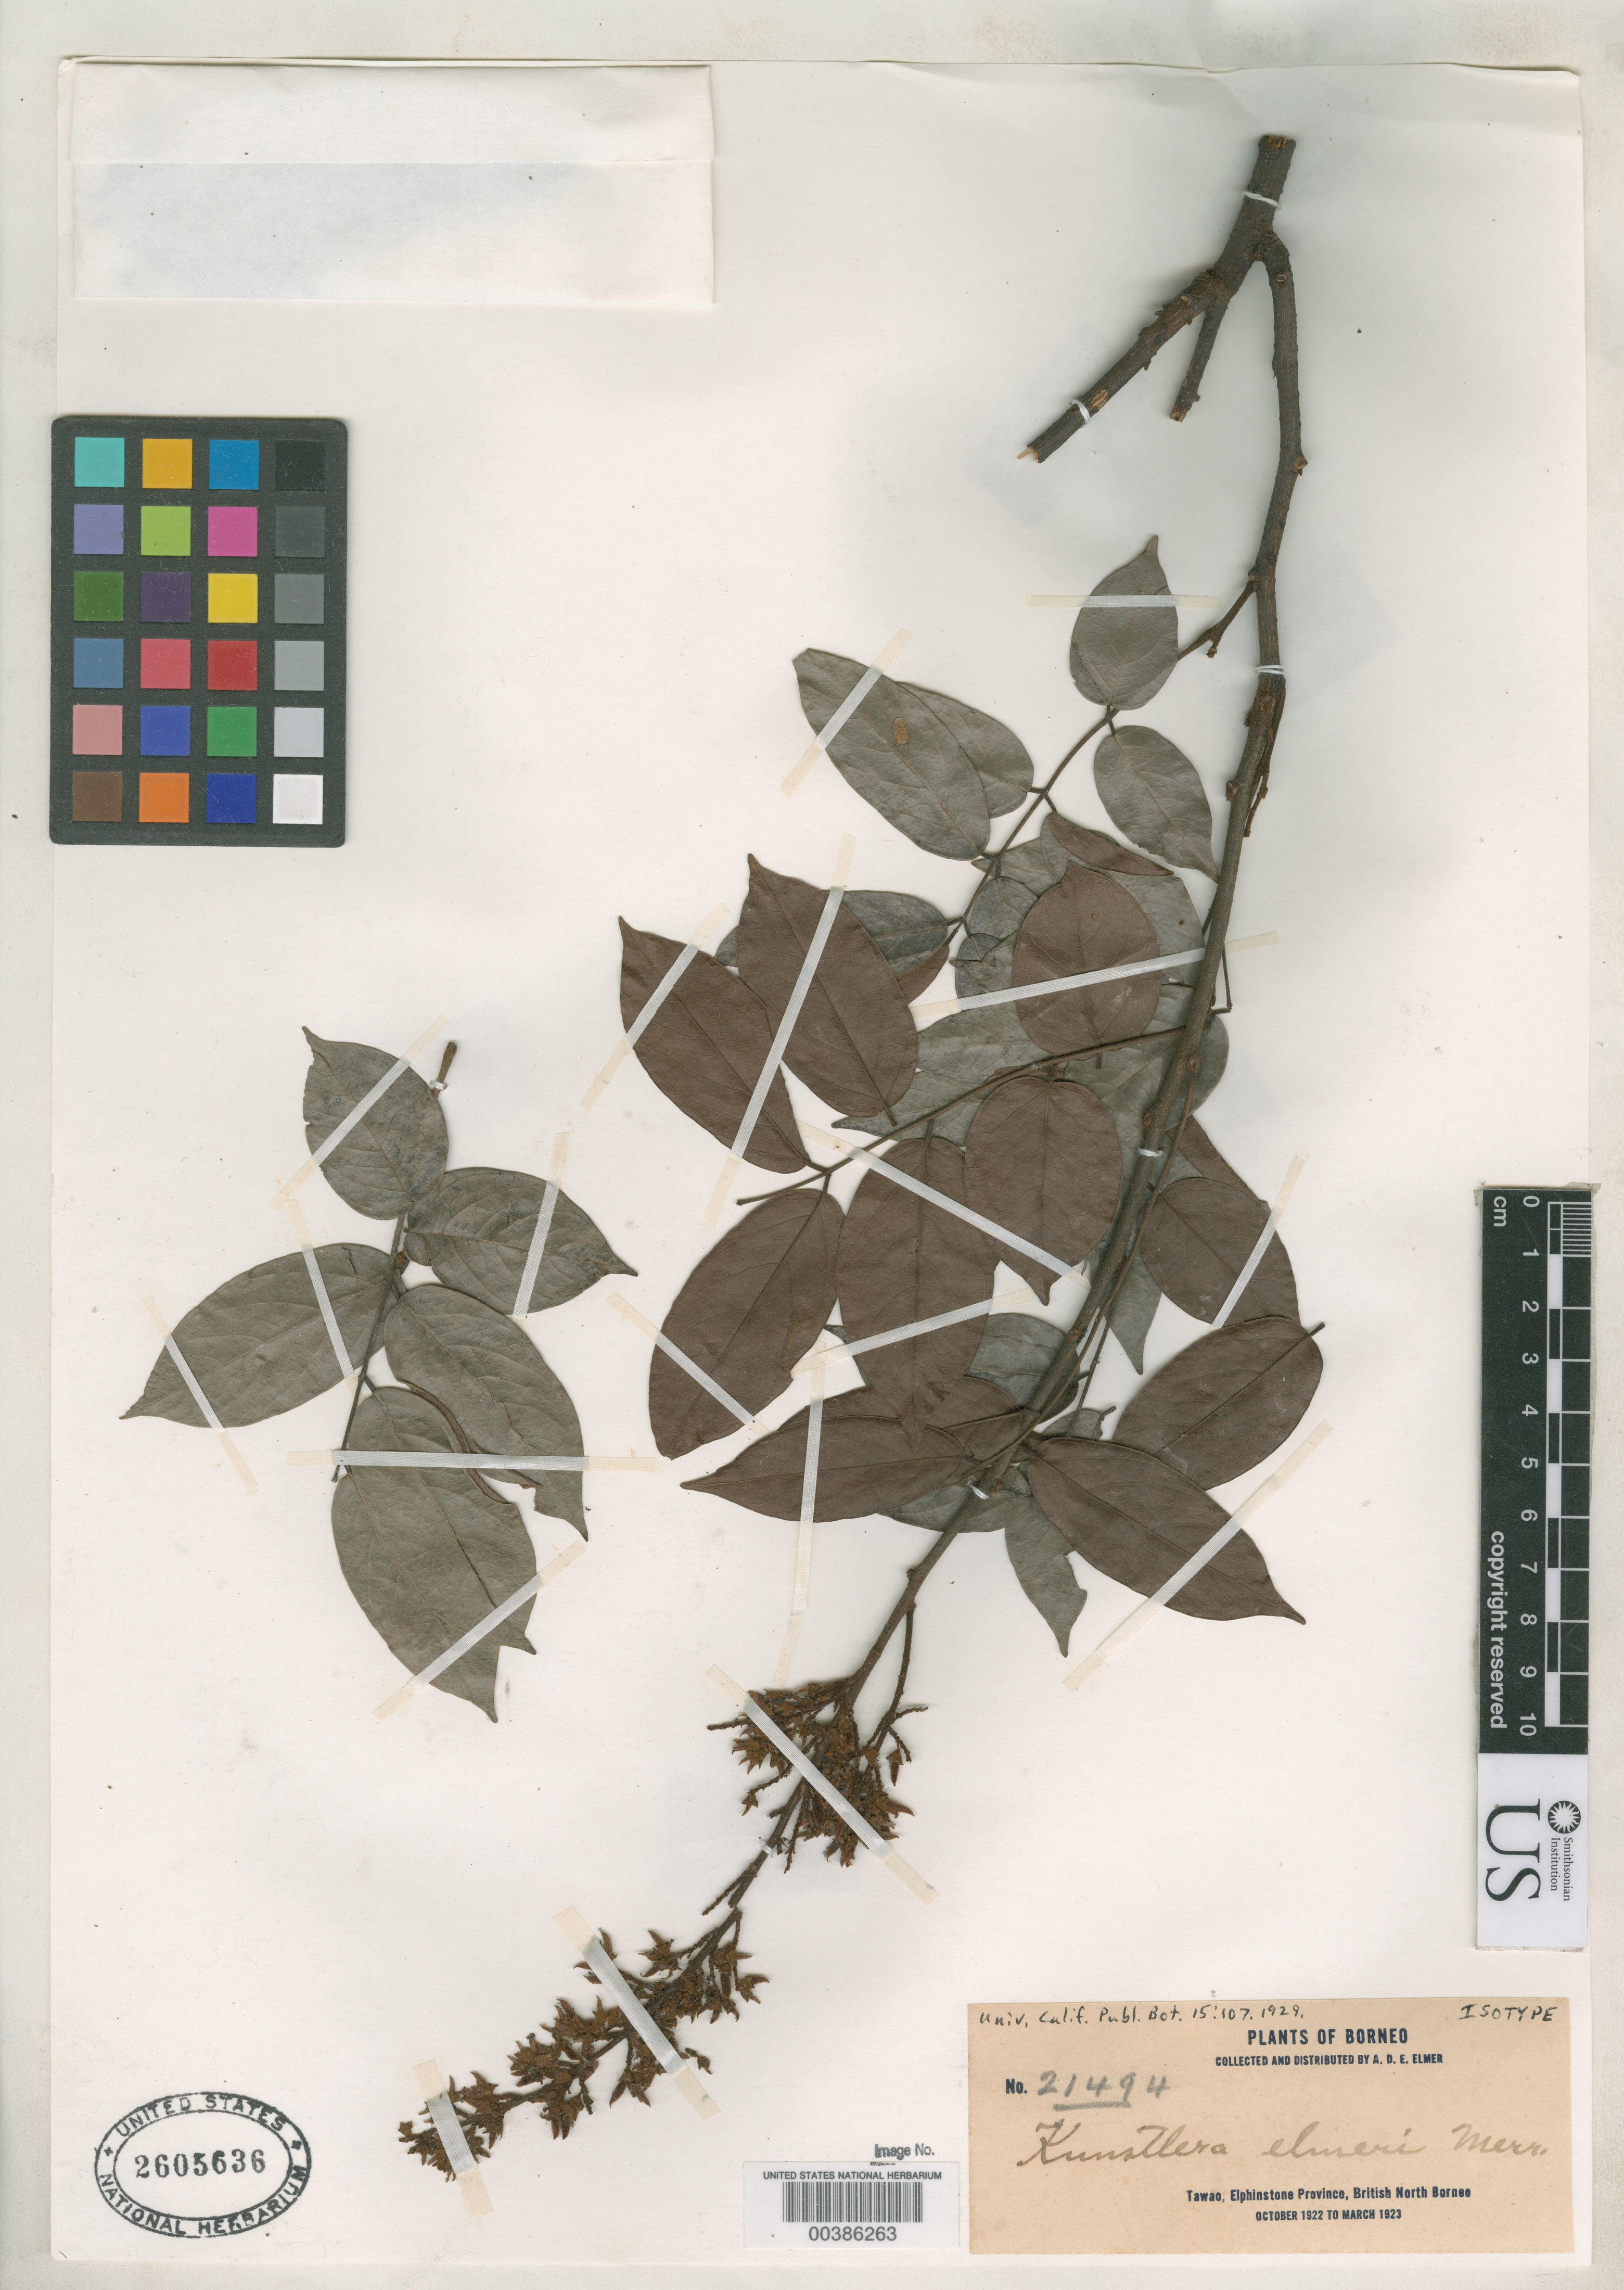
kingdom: Plantae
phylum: Tracheophyta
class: Magnoliopsida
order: Fabales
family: Fabaceae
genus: Kunstleria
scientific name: Kunstleria elmeri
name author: Merr.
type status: Isotype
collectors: A. D. E. Elmer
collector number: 21494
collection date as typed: Oct 1922 to -- Mar 1923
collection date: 1922-10/1923-03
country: Malaysia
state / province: Sabah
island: Borneo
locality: Tawao, Elphinstone Province, British North Borneo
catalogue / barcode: US 2605636